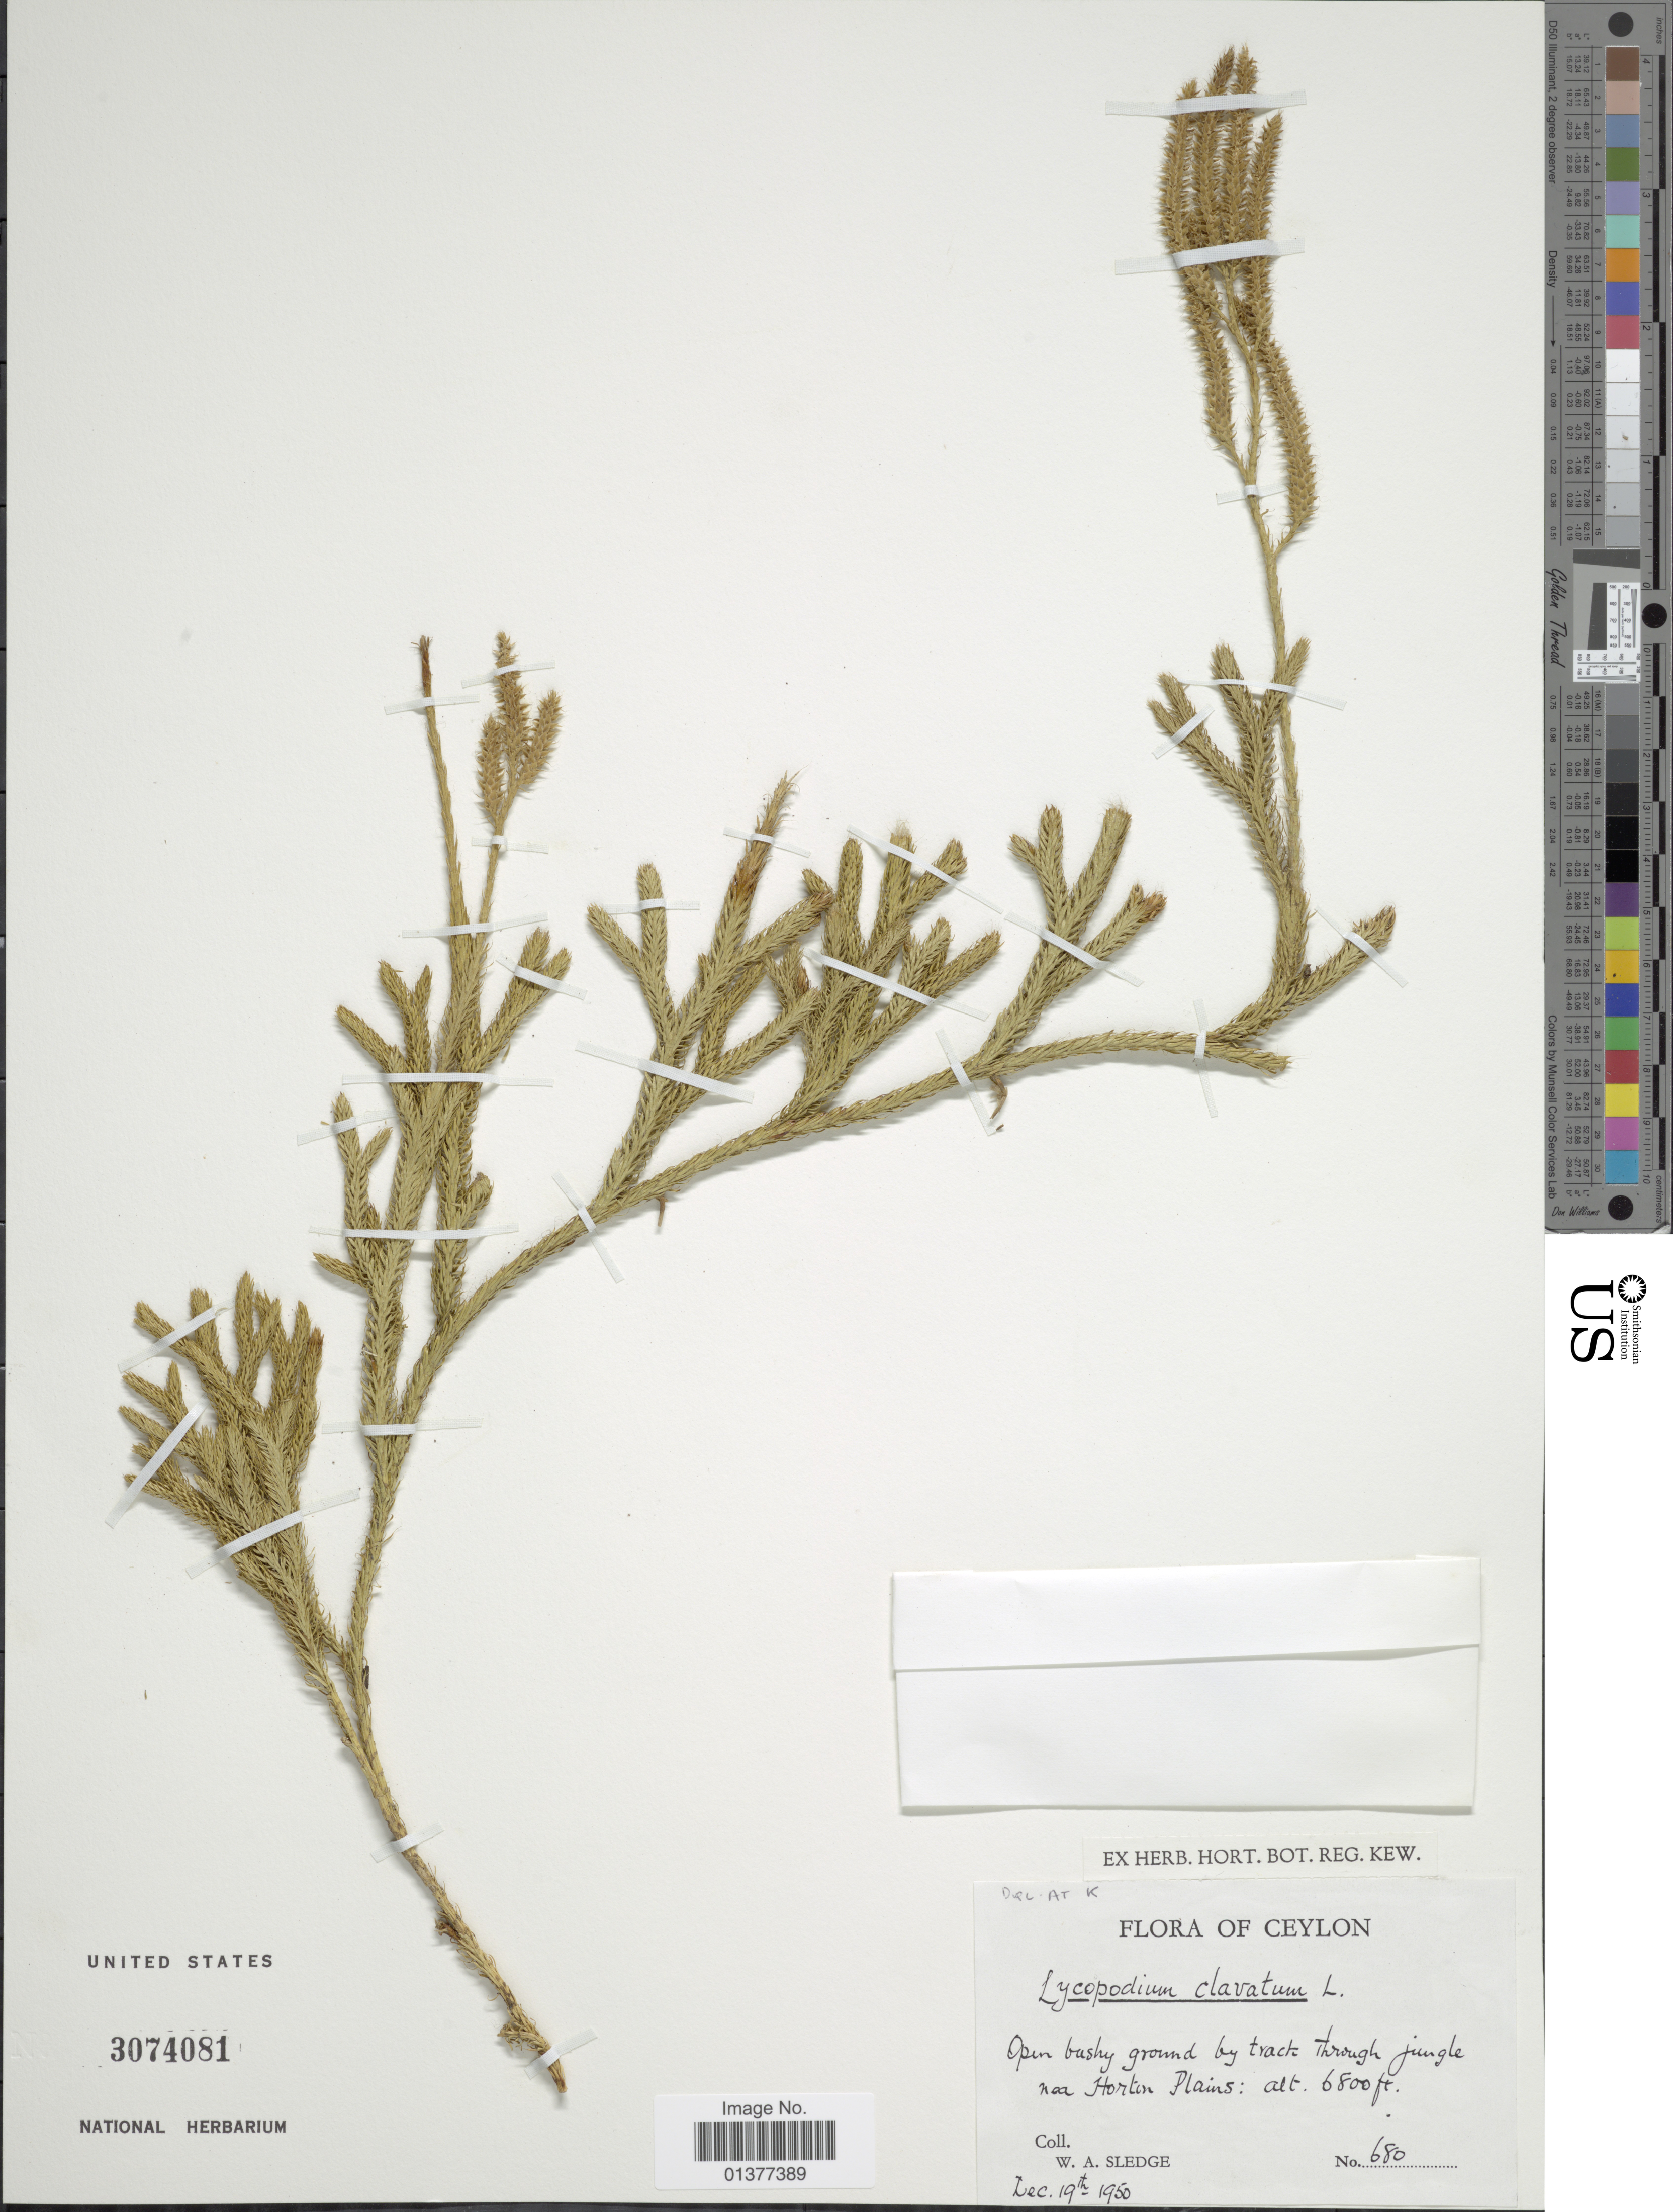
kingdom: Plantae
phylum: Tracheophyta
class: Lycopodiopsida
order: Lycopodiales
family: Lycopodiaceae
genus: Lycopodium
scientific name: Lycopodium clavatum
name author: L.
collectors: W. A. Sledge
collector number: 680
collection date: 1950-12-19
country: Sri Lanka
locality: Open bushy ground by track through jungle near Horton Plains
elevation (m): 2073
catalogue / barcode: US 3074081